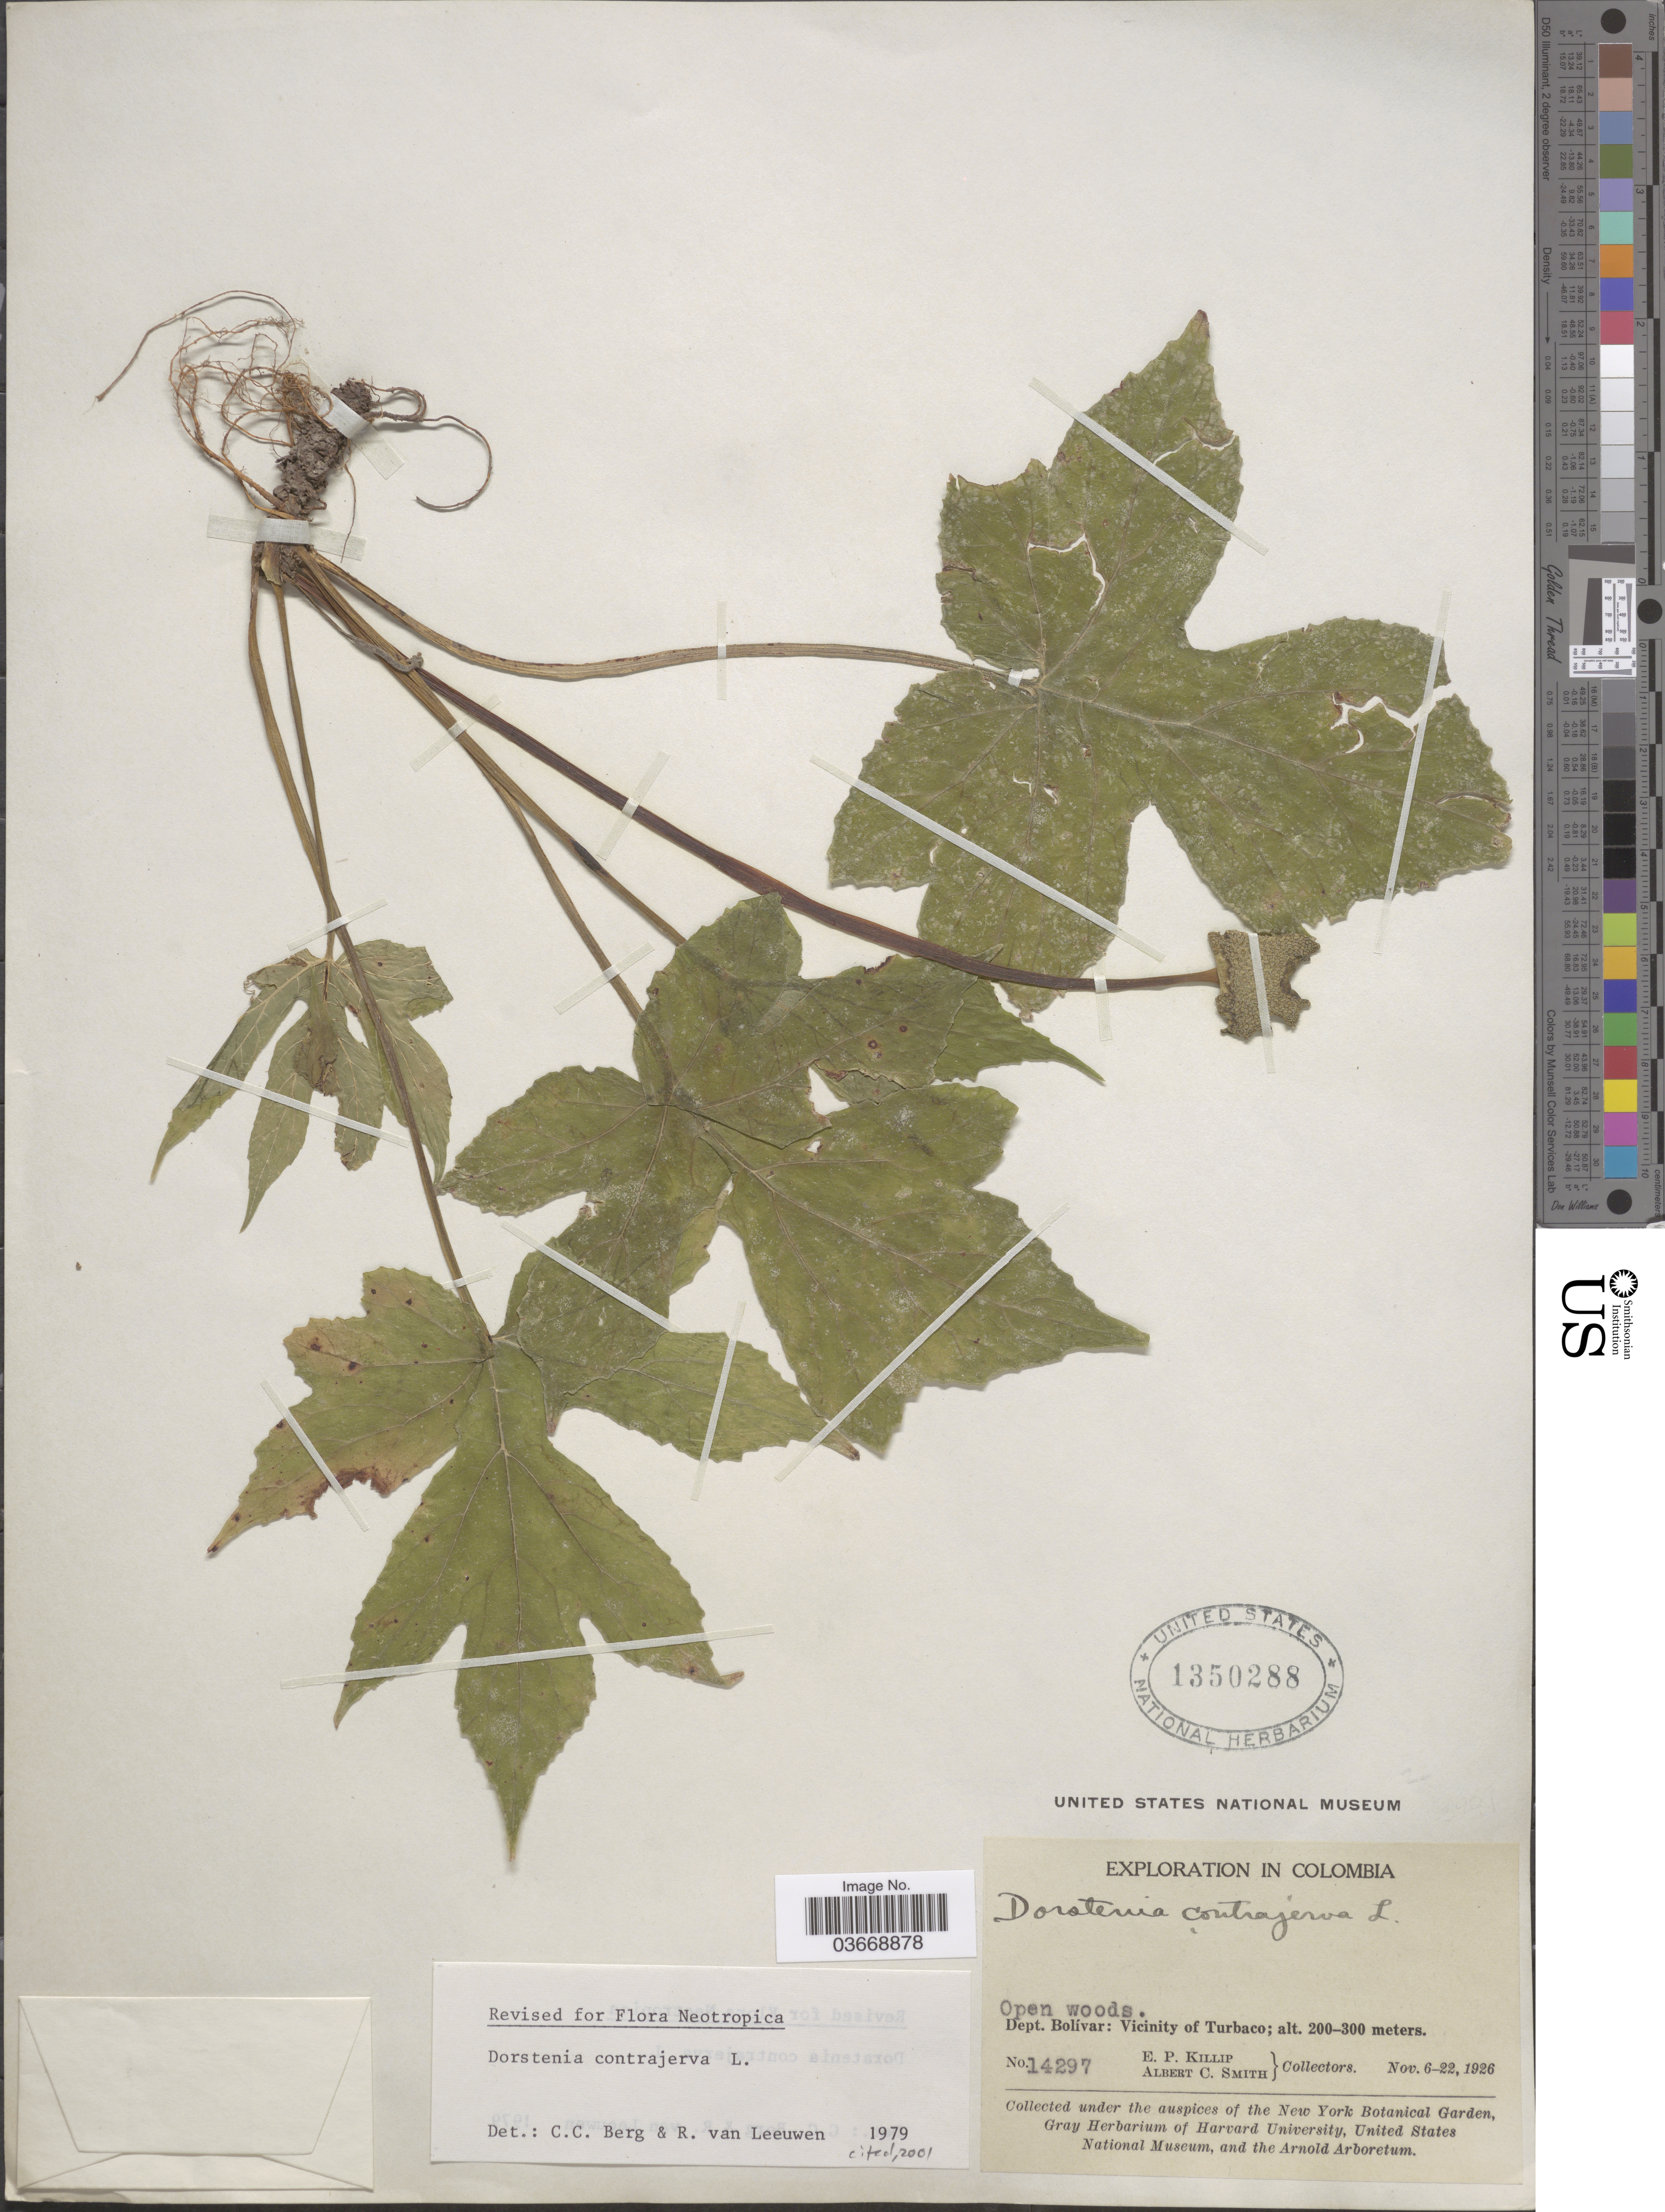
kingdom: Plantae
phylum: Tracheophyta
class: Magnoliopsida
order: Rosales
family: Moraceae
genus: Dorstenia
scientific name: Dorstenia contrajerva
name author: L.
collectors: E. P. Killip & A. C. Smith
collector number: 14297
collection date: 1926-11-06/1926-11-22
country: Colombia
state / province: Bolívar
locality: Dept. Bolívar: Vicinity of Turbaco.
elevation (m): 200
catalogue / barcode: US 1350288